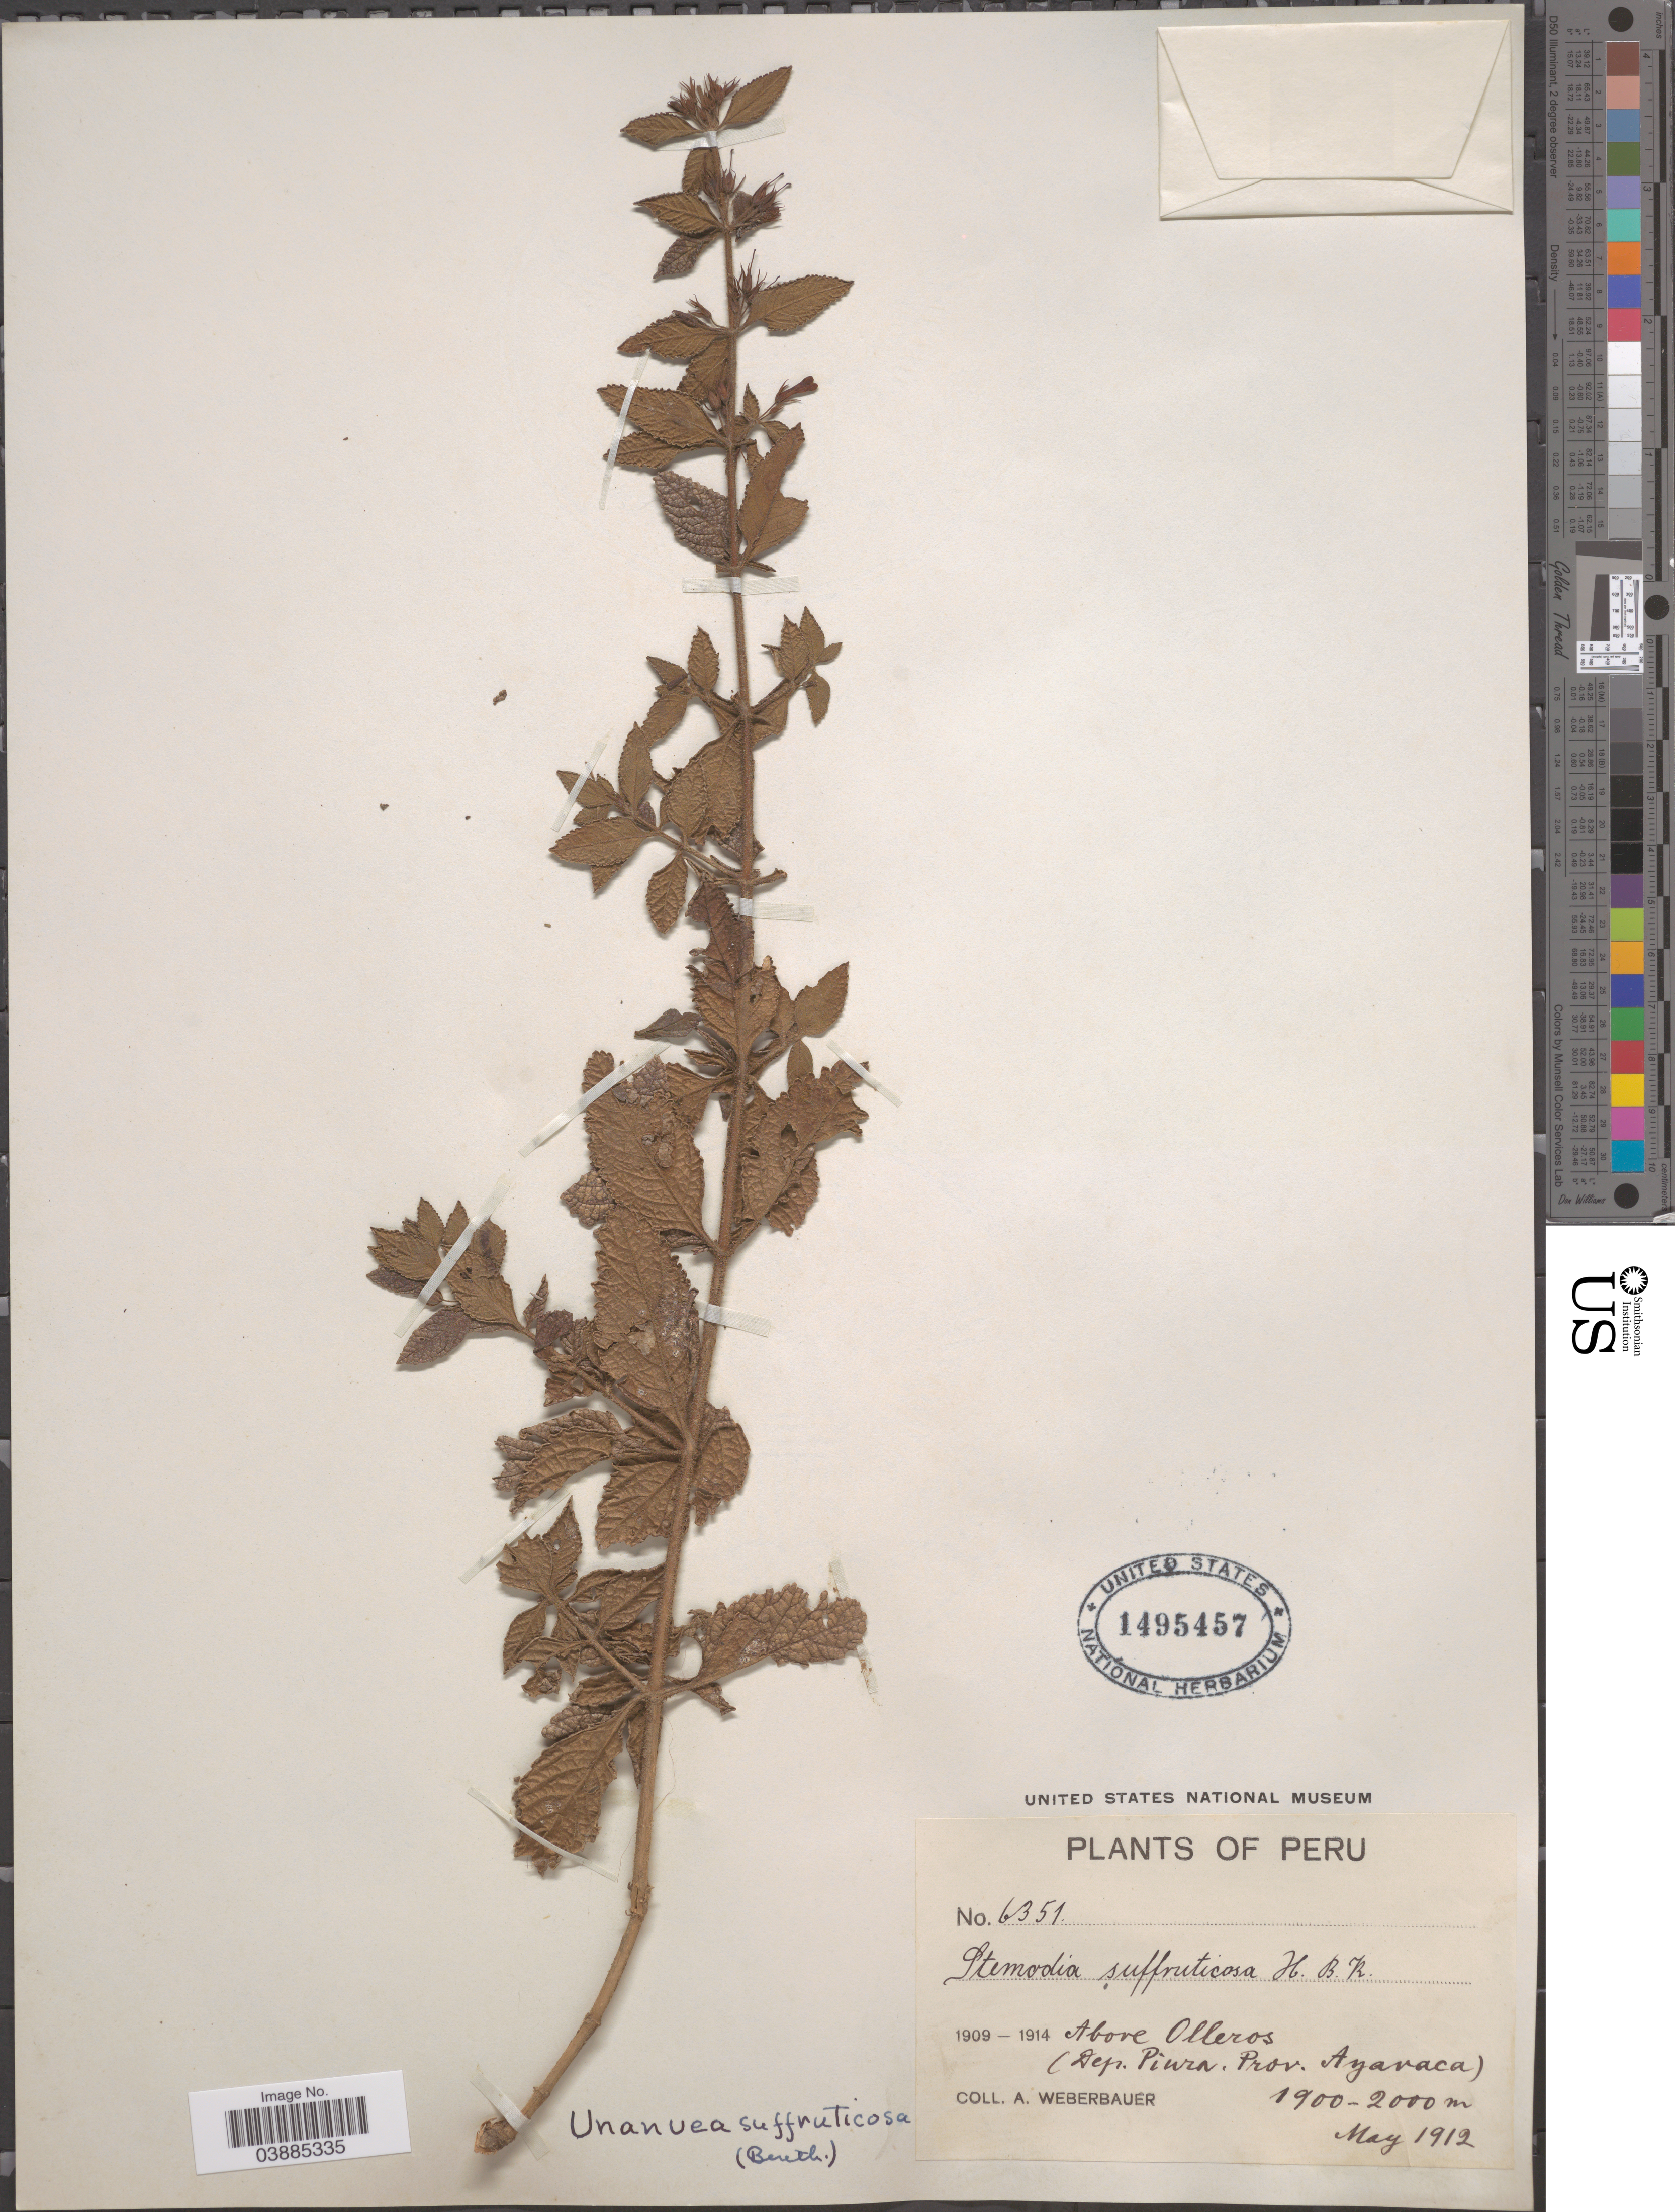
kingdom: Plantae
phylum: Tracheophyta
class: Magnoliopsida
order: Lamiales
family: Plantaginaceae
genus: Unanuea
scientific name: Unanuea suffruticosa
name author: (Kunth) Steud.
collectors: A. Weberbauer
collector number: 6351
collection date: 1912-05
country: Peru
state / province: Piura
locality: Above Olleros. (Dep. Piura. Prov. Ayavaca).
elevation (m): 1900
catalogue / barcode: US 1495457